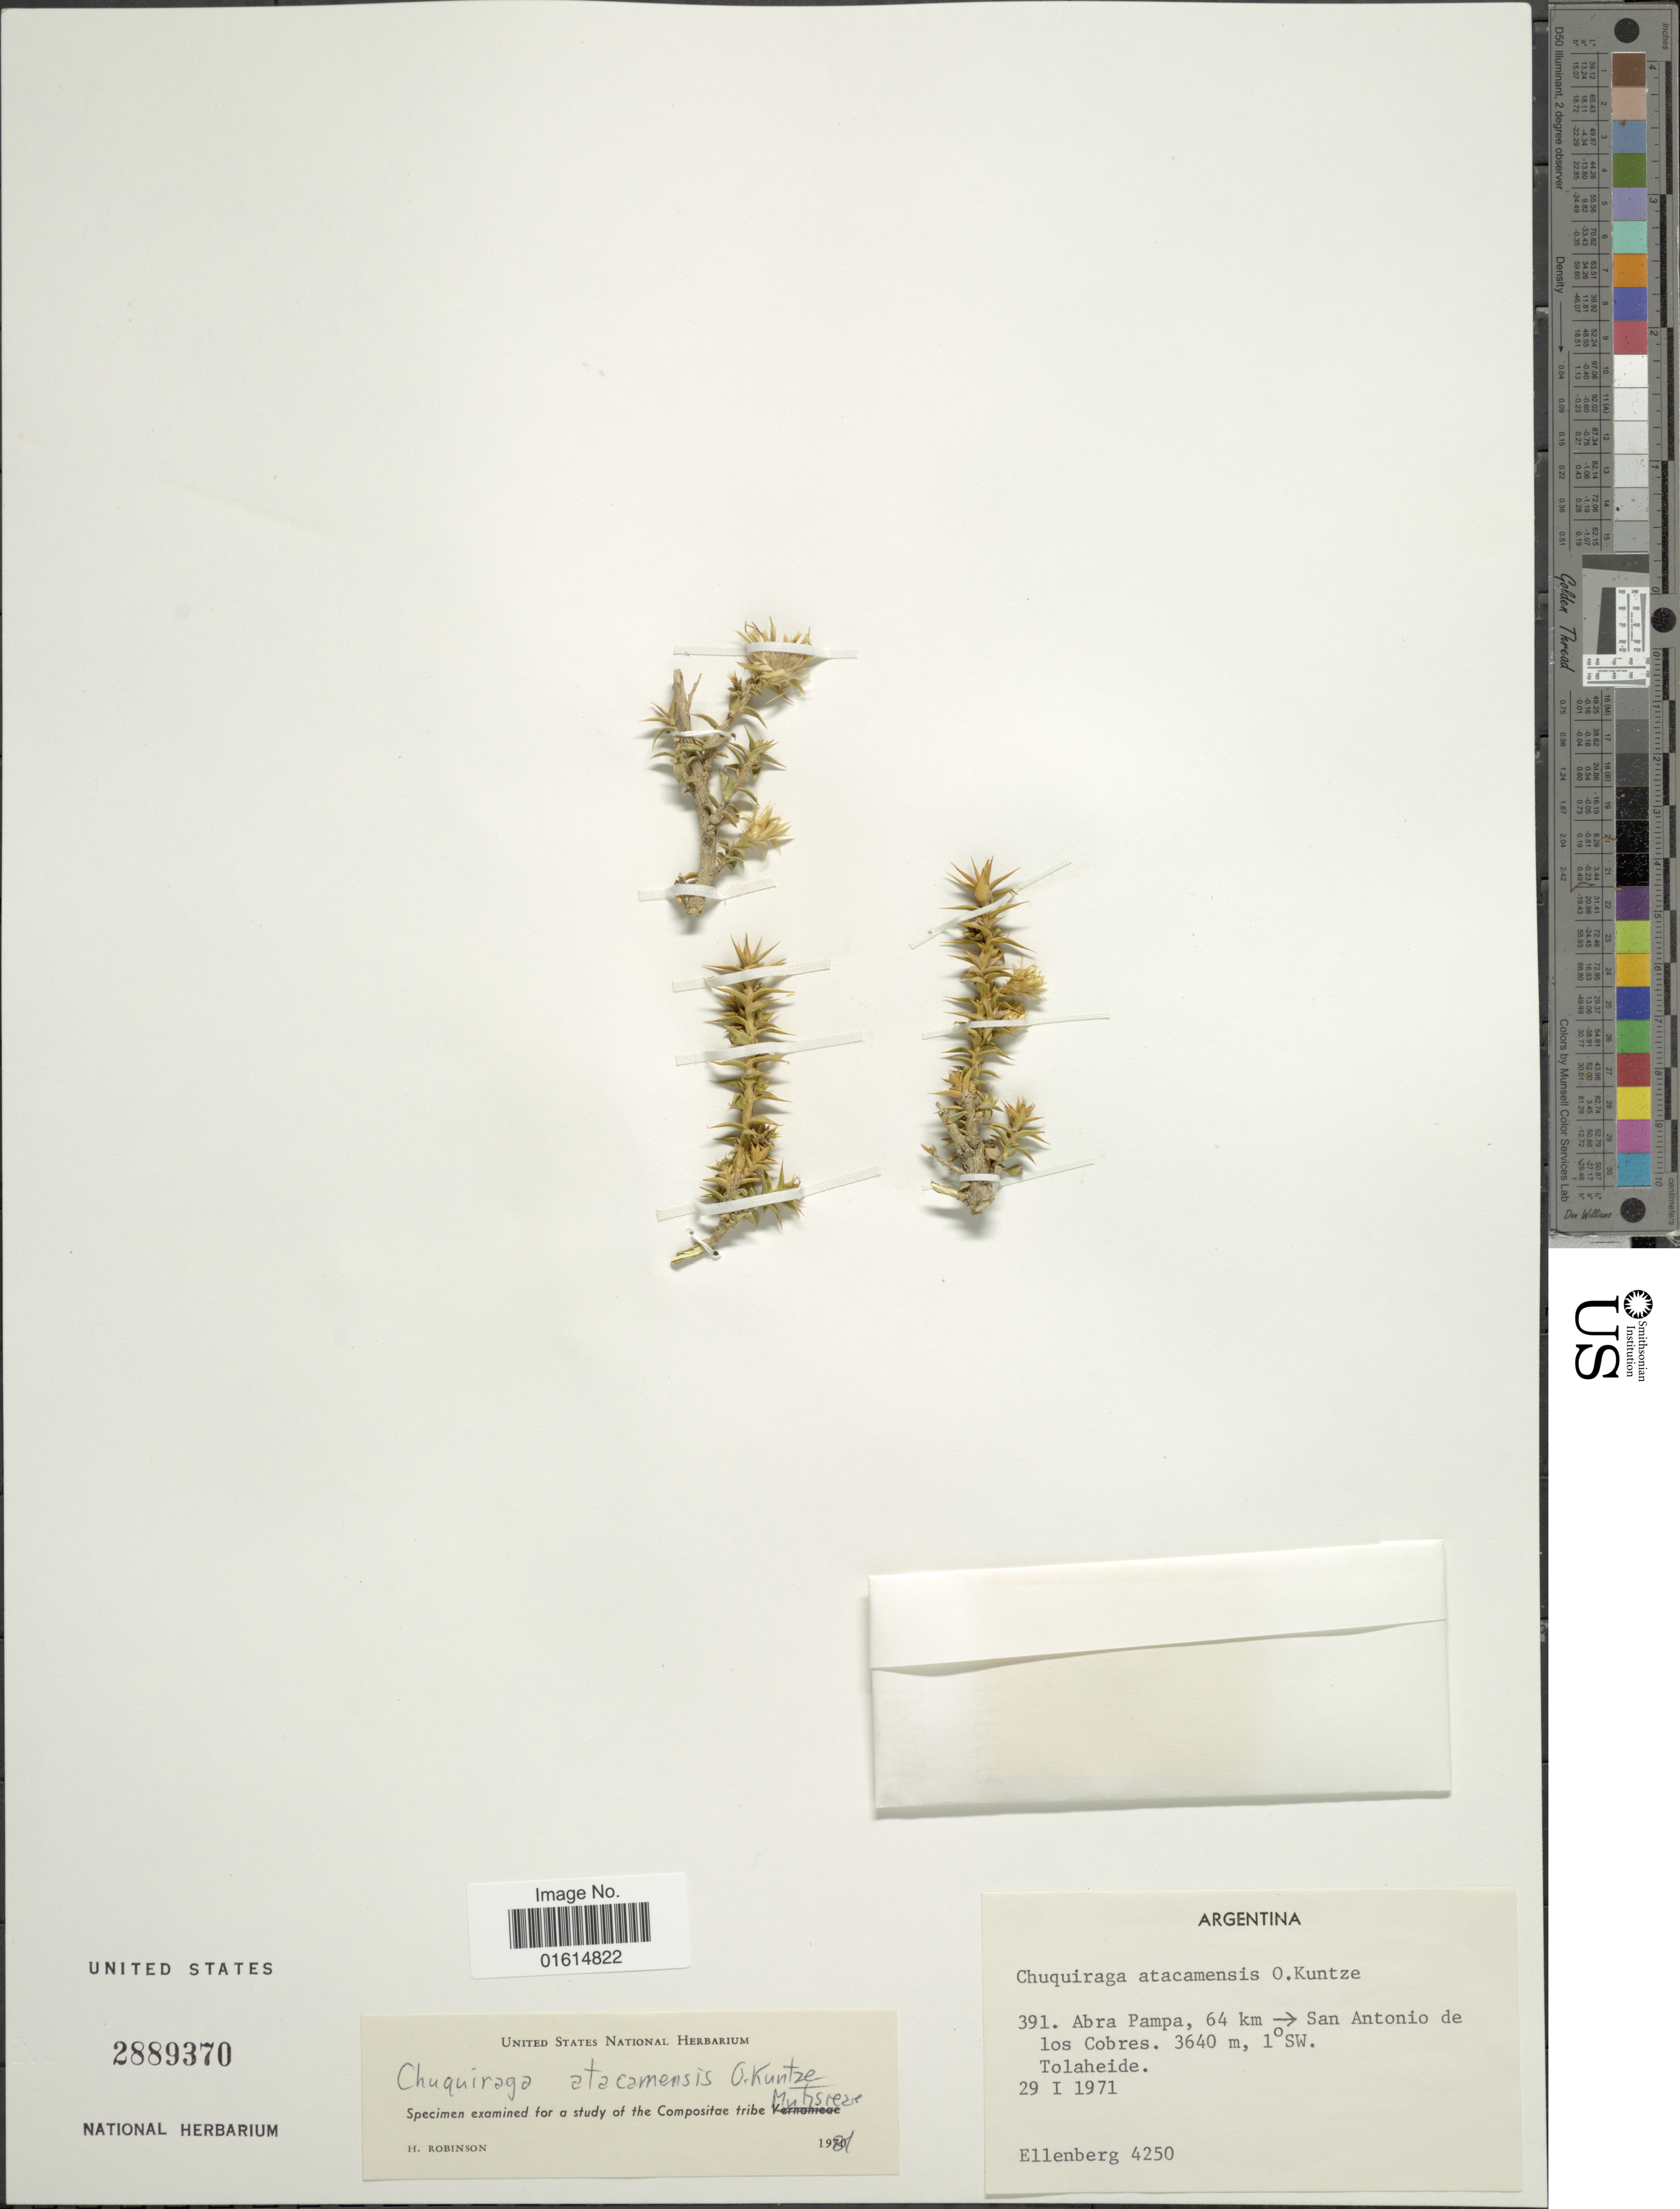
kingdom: Plantae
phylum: Tracheophyta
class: Magnoliopsida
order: Asterales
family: Asteraceae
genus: Chuquiraga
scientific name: Chuquiraga atacamensis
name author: Kuntze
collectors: H. Ellenberg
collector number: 4250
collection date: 1971-01-29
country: Argentina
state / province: La Pampa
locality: Abra Pampa, 64 km San Antonio de los Cobres, Tolaheide, 1° SW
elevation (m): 3640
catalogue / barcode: US 2889370